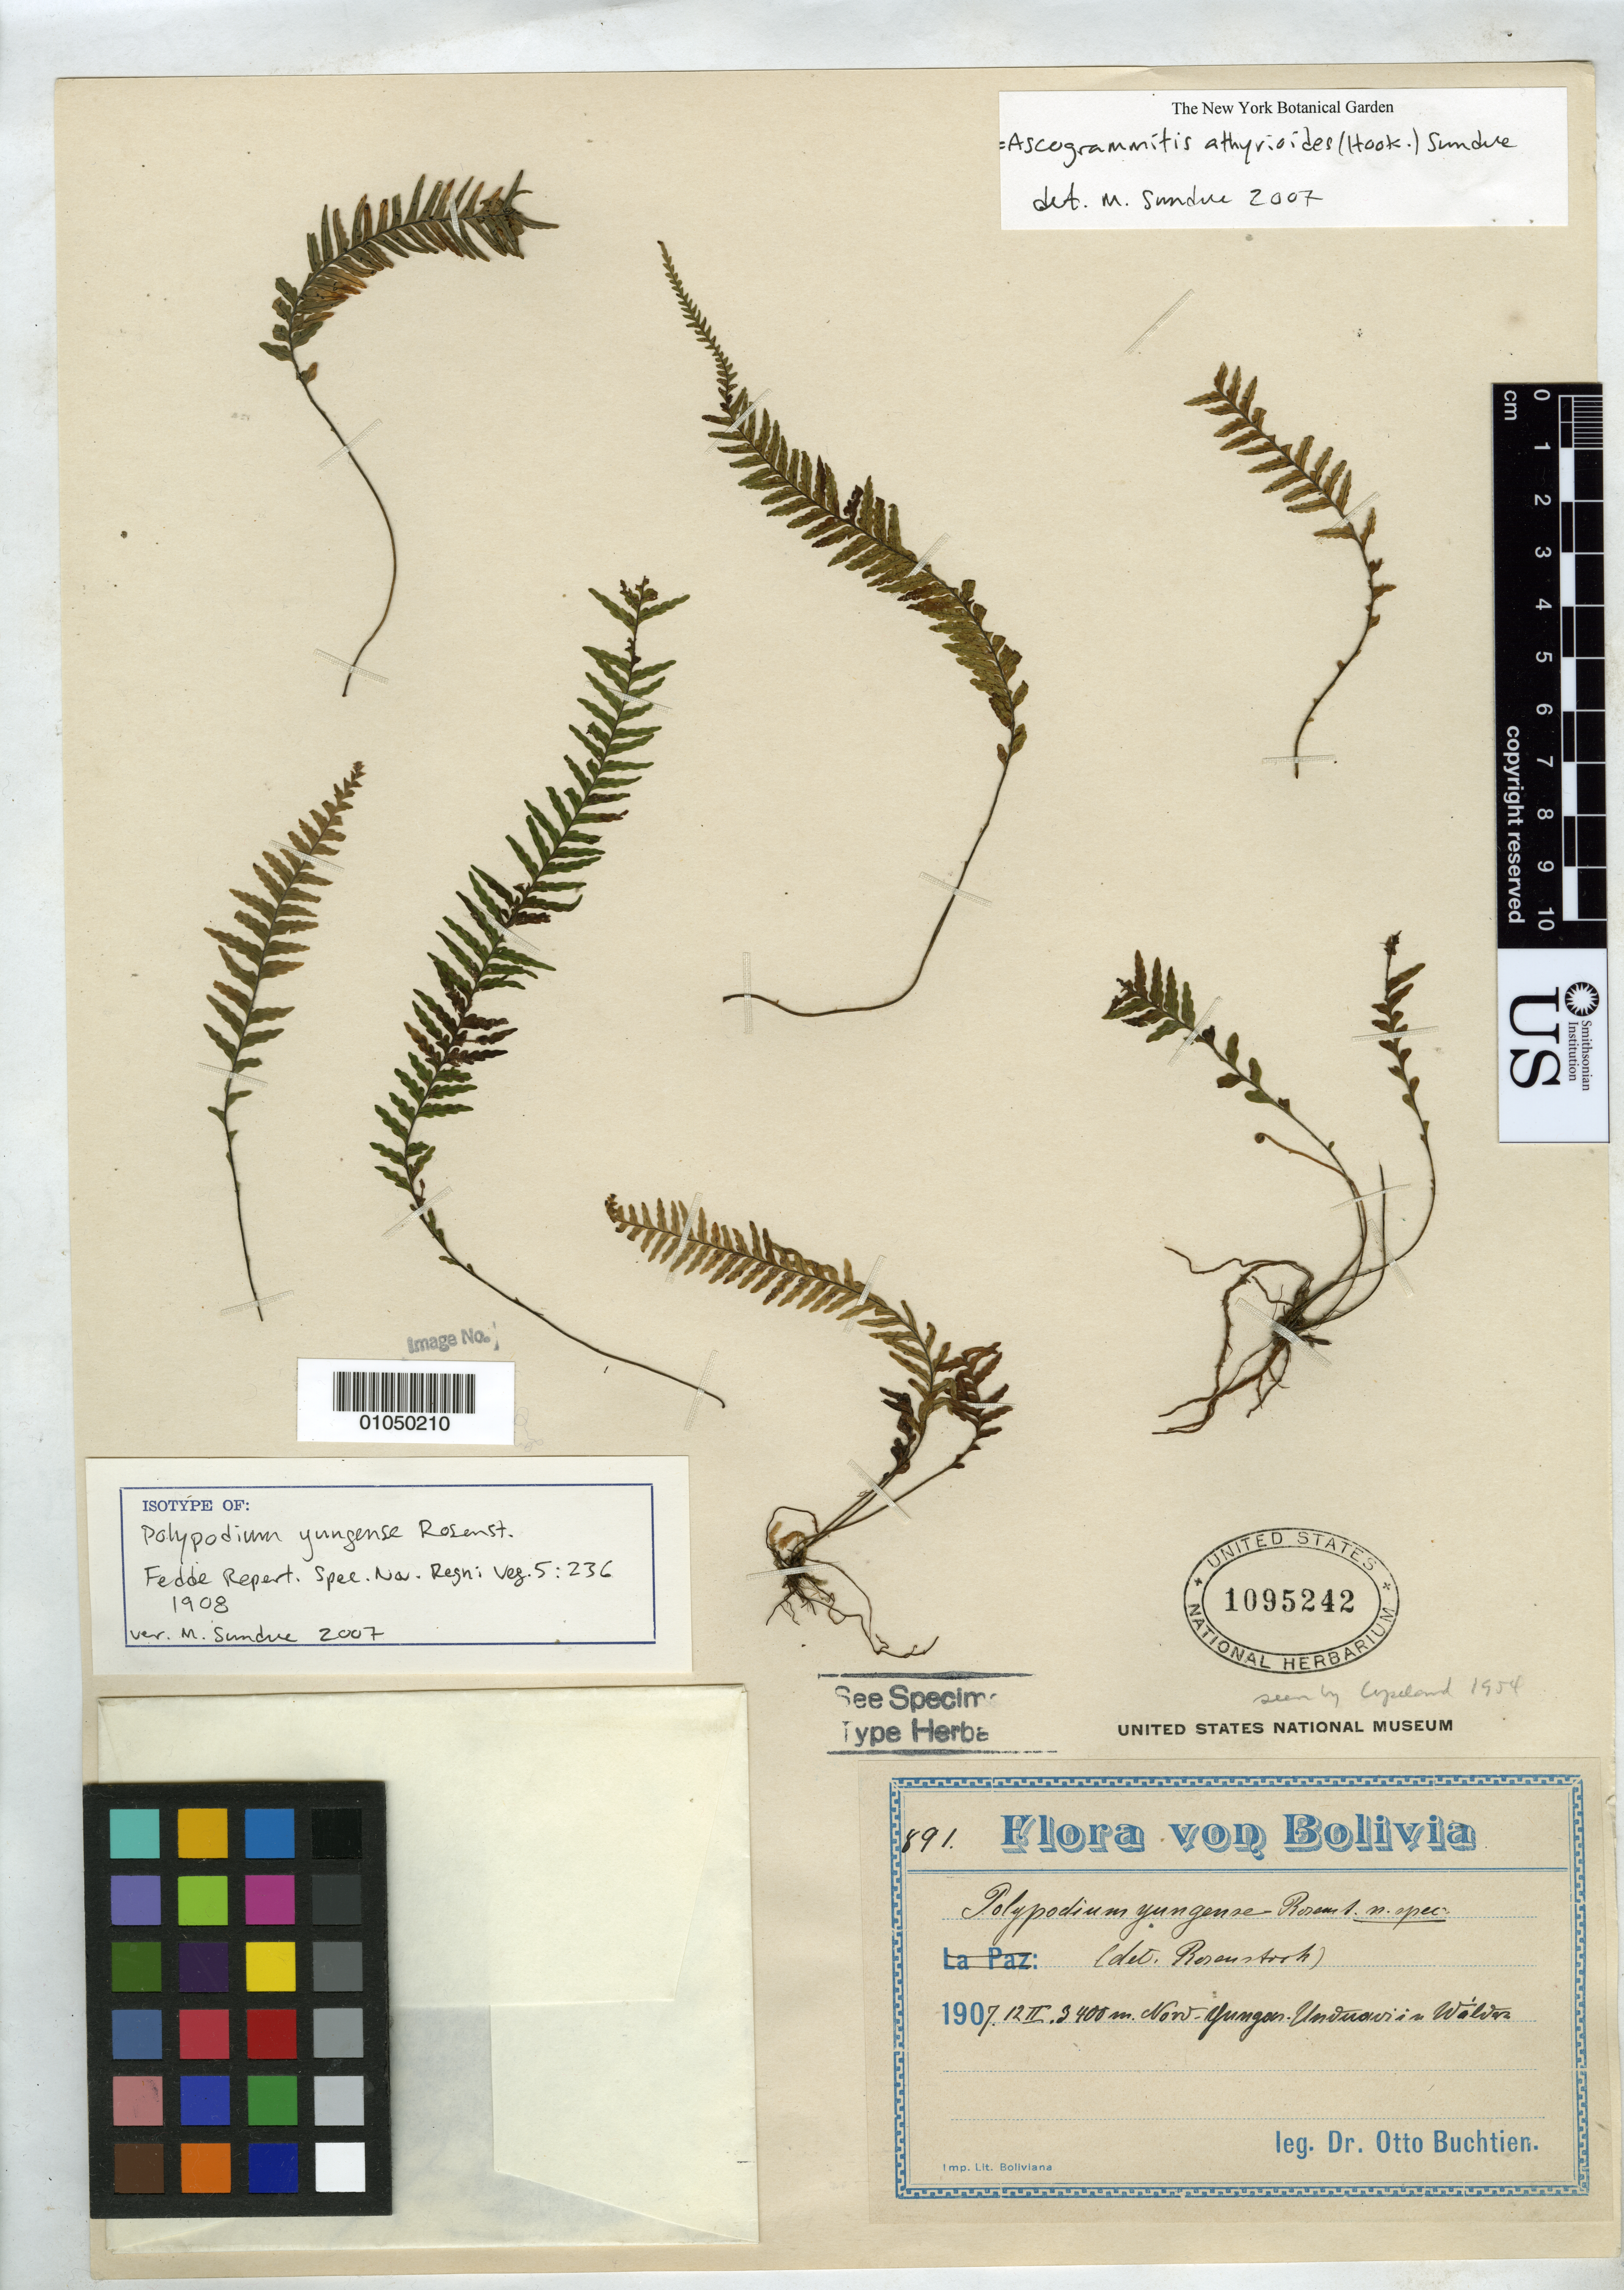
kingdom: Plantae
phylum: Tracheophyta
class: Polypodiopsida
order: Polypodiales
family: Polypodiaceae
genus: Polypodium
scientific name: Polypodium yungense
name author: Rosenst.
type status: Isotype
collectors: O. Buchtien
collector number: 891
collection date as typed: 12 Feb 1907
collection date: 1907-02-12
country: Bolivia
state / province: La Paz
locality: Nord. Yungas, Unduavi.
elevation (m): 3400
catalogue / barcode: US 1095242